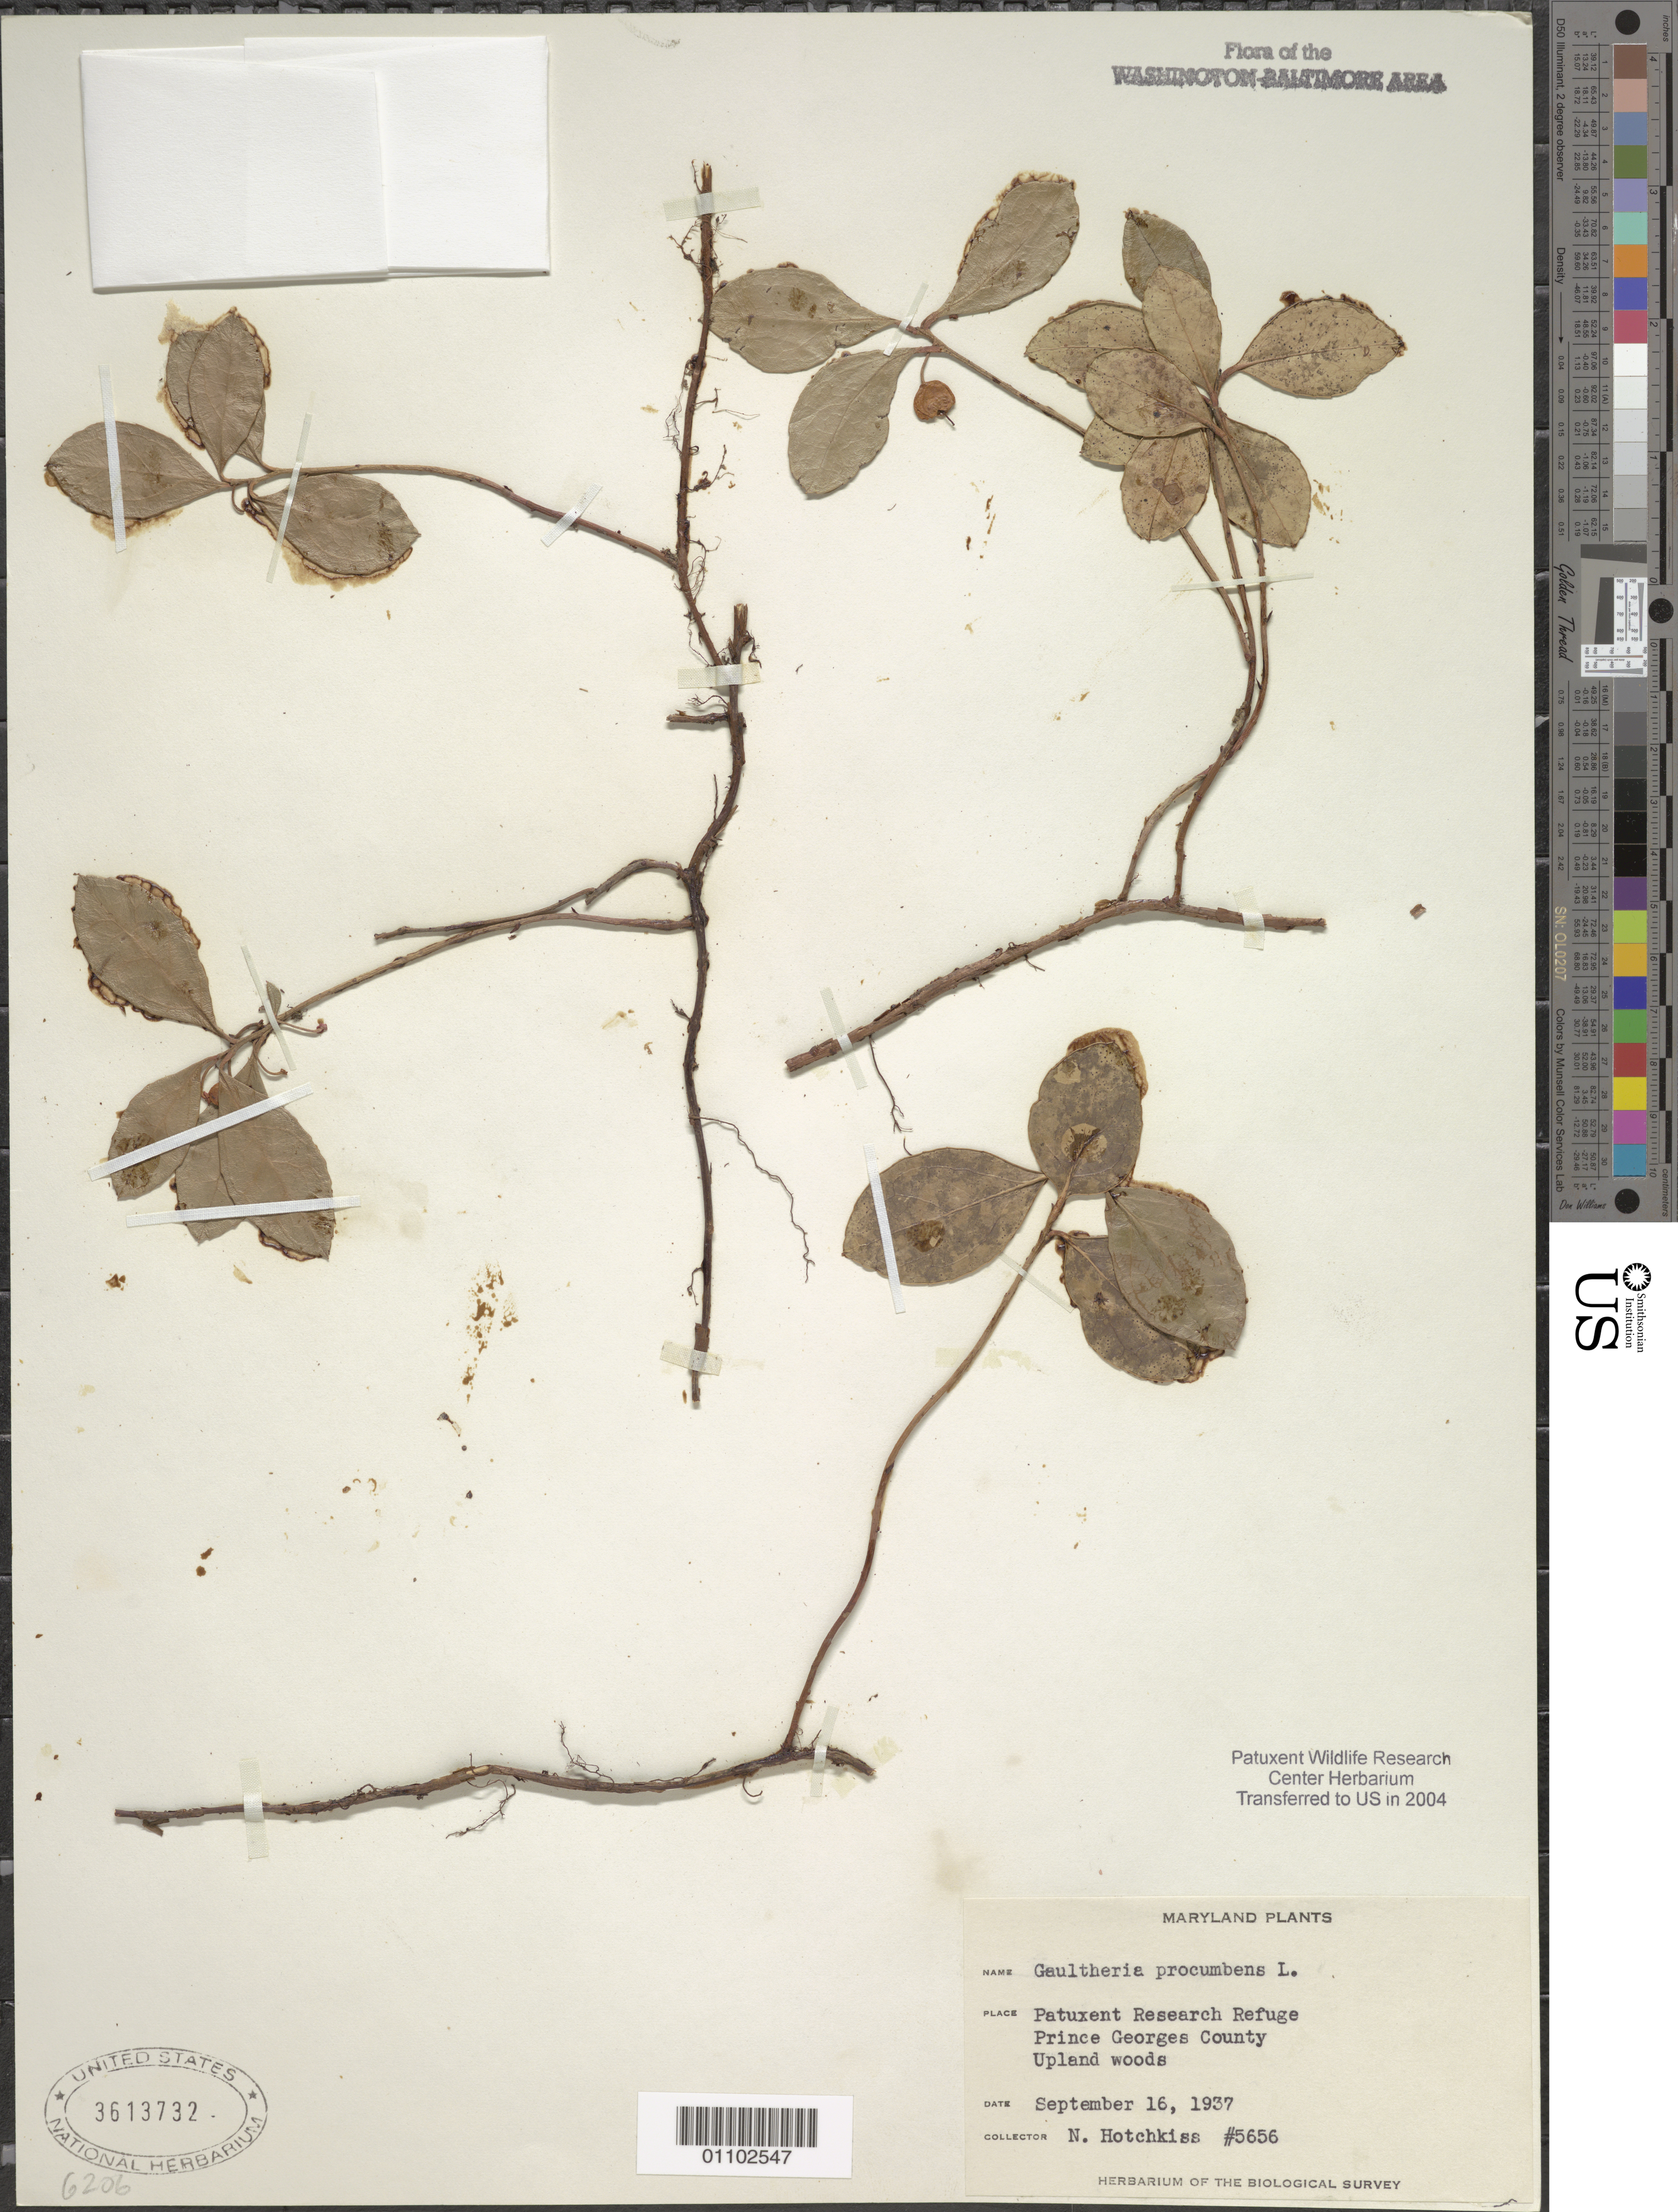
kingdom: Plantae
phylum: Tracheophyta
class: Magnoliopsida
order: Ericales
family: Ericaceae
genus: Gaultheria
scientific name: Gaultheria procumbens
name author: L.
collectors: N. Hotchkiss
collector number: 5656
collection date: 1937-09-16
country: United States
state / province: Maryland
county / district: Prince George's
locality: Patuxent Research Refuge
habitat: Upland woods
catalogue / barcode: US 3613732